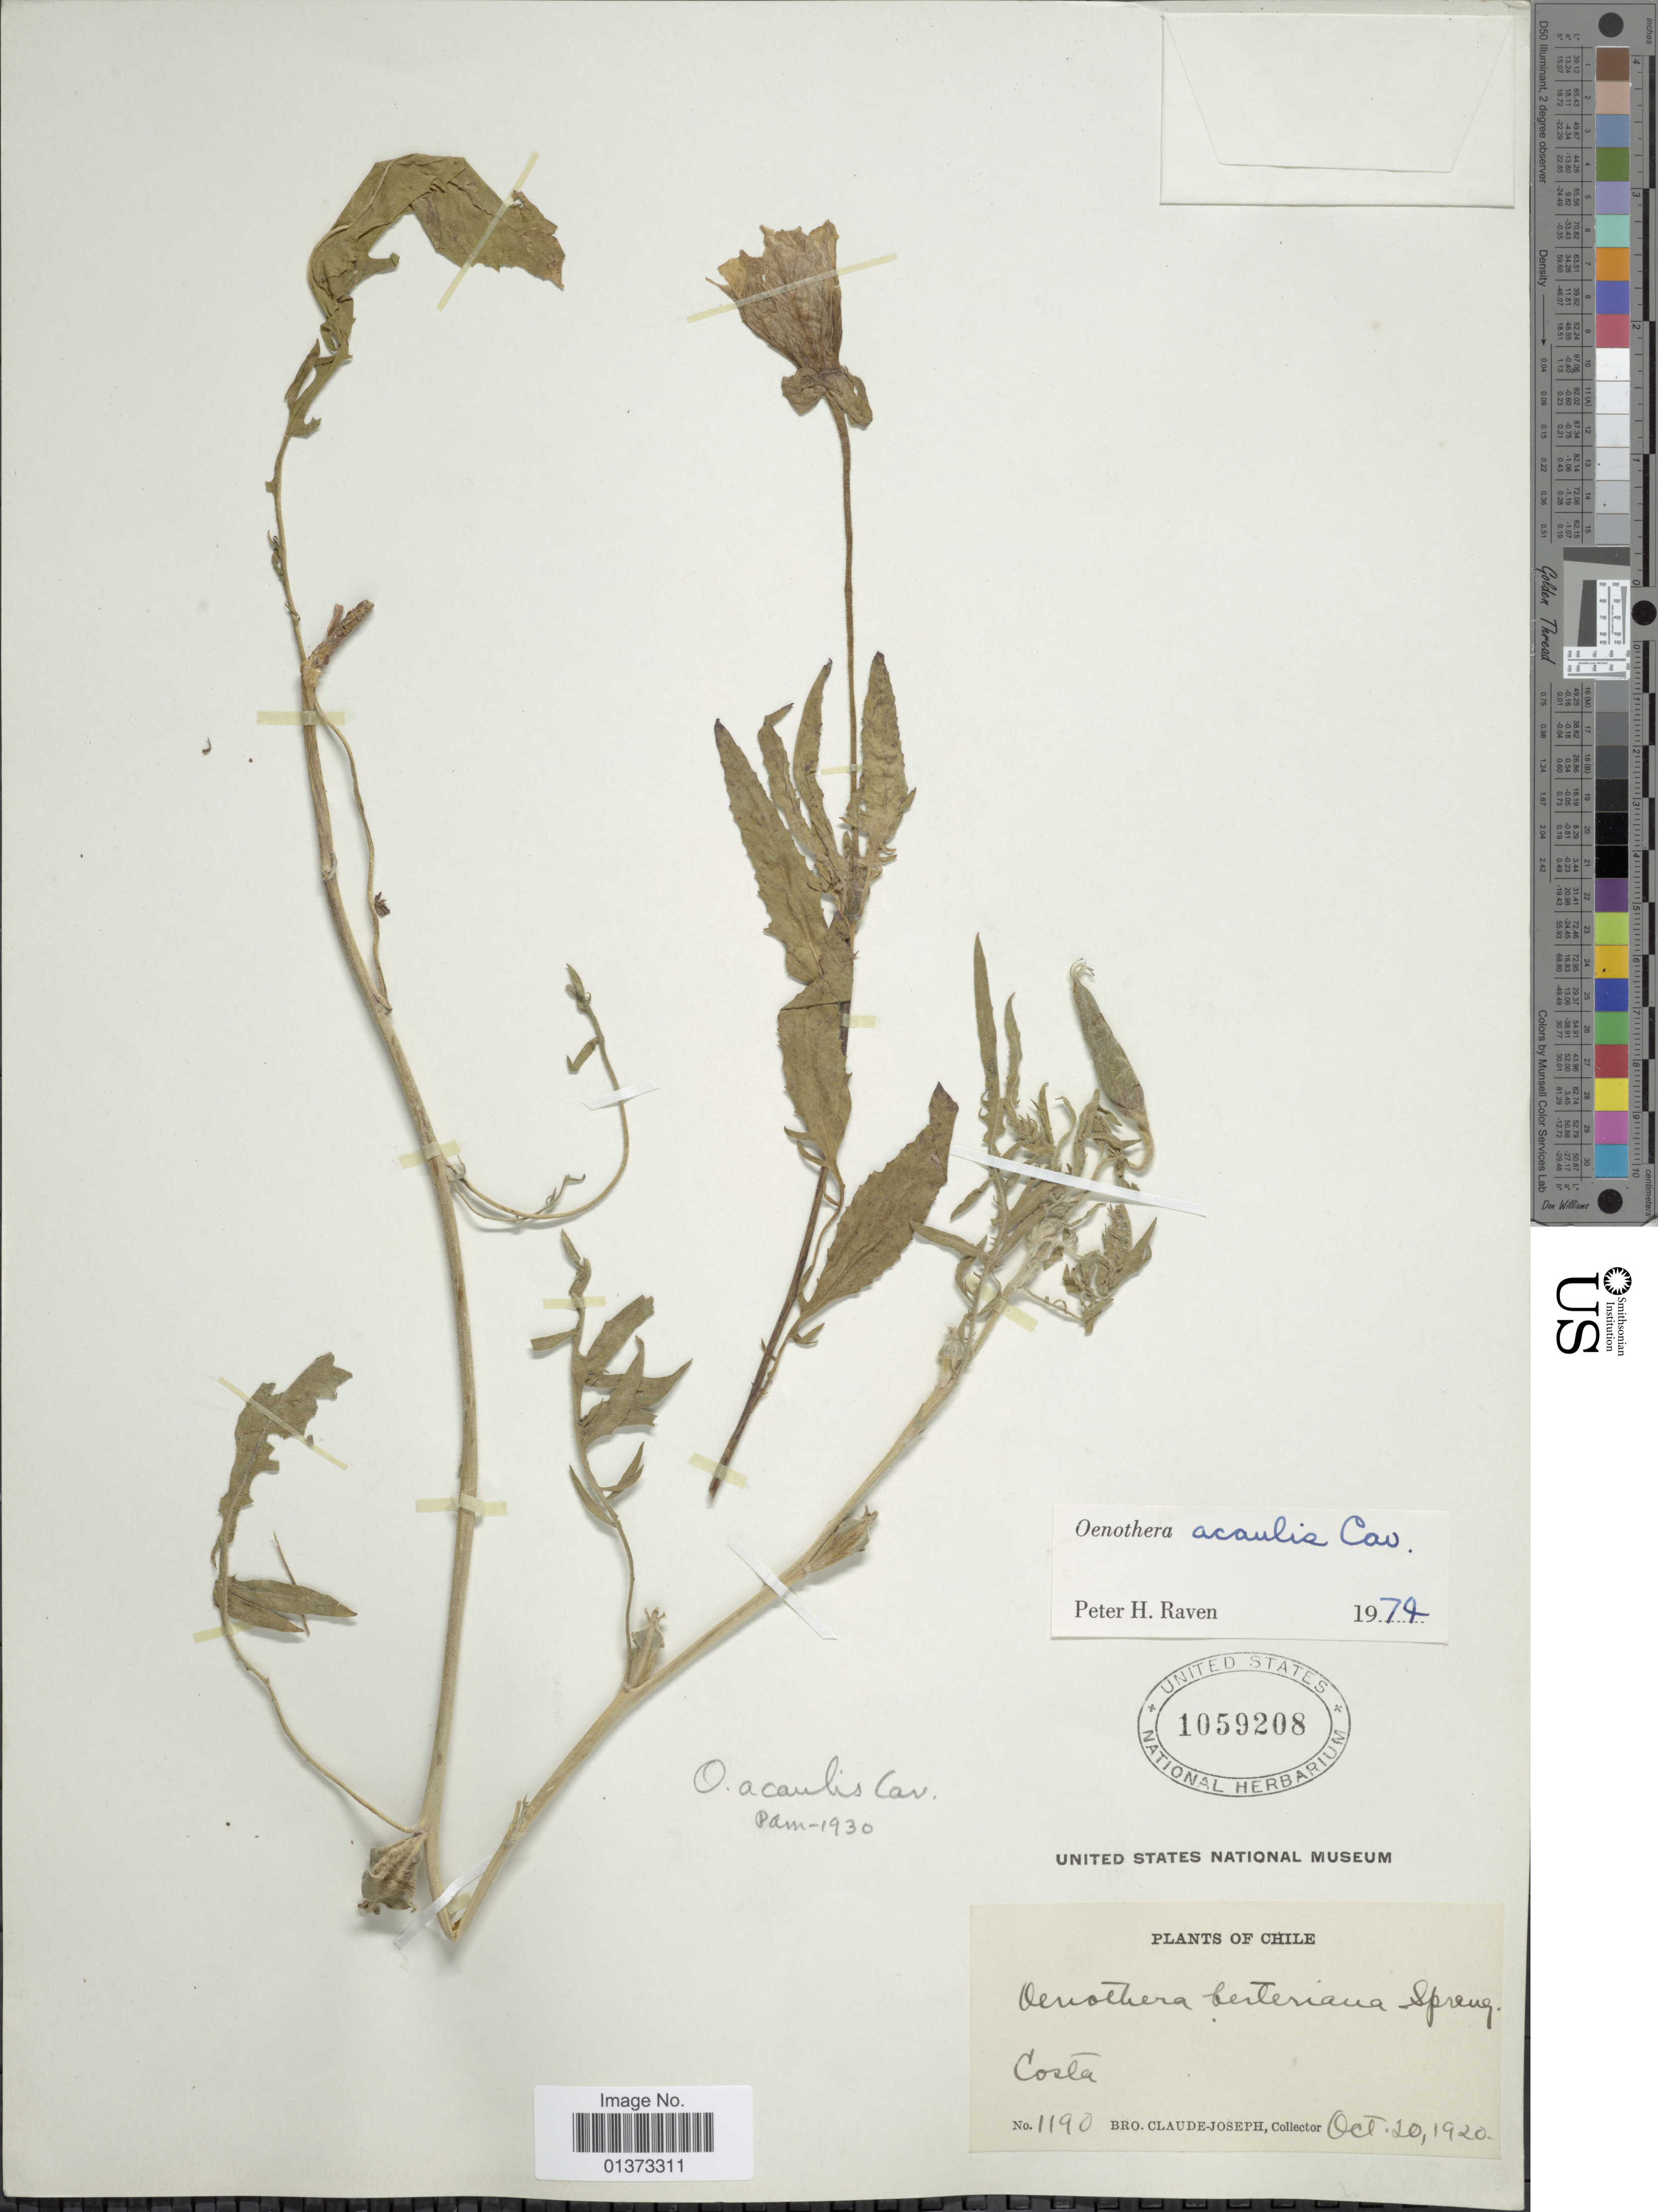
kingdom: Plantae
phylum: Tracheophyta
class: Magnoliopsida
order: Myrtales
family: Onagraceae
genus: Oenothera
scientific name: Oenothera acaulis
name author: Cav.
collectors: Bro. Claude-Joseph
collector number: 1190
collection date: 1920-10-20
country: Chile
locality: Costa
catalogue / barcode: US 1059208